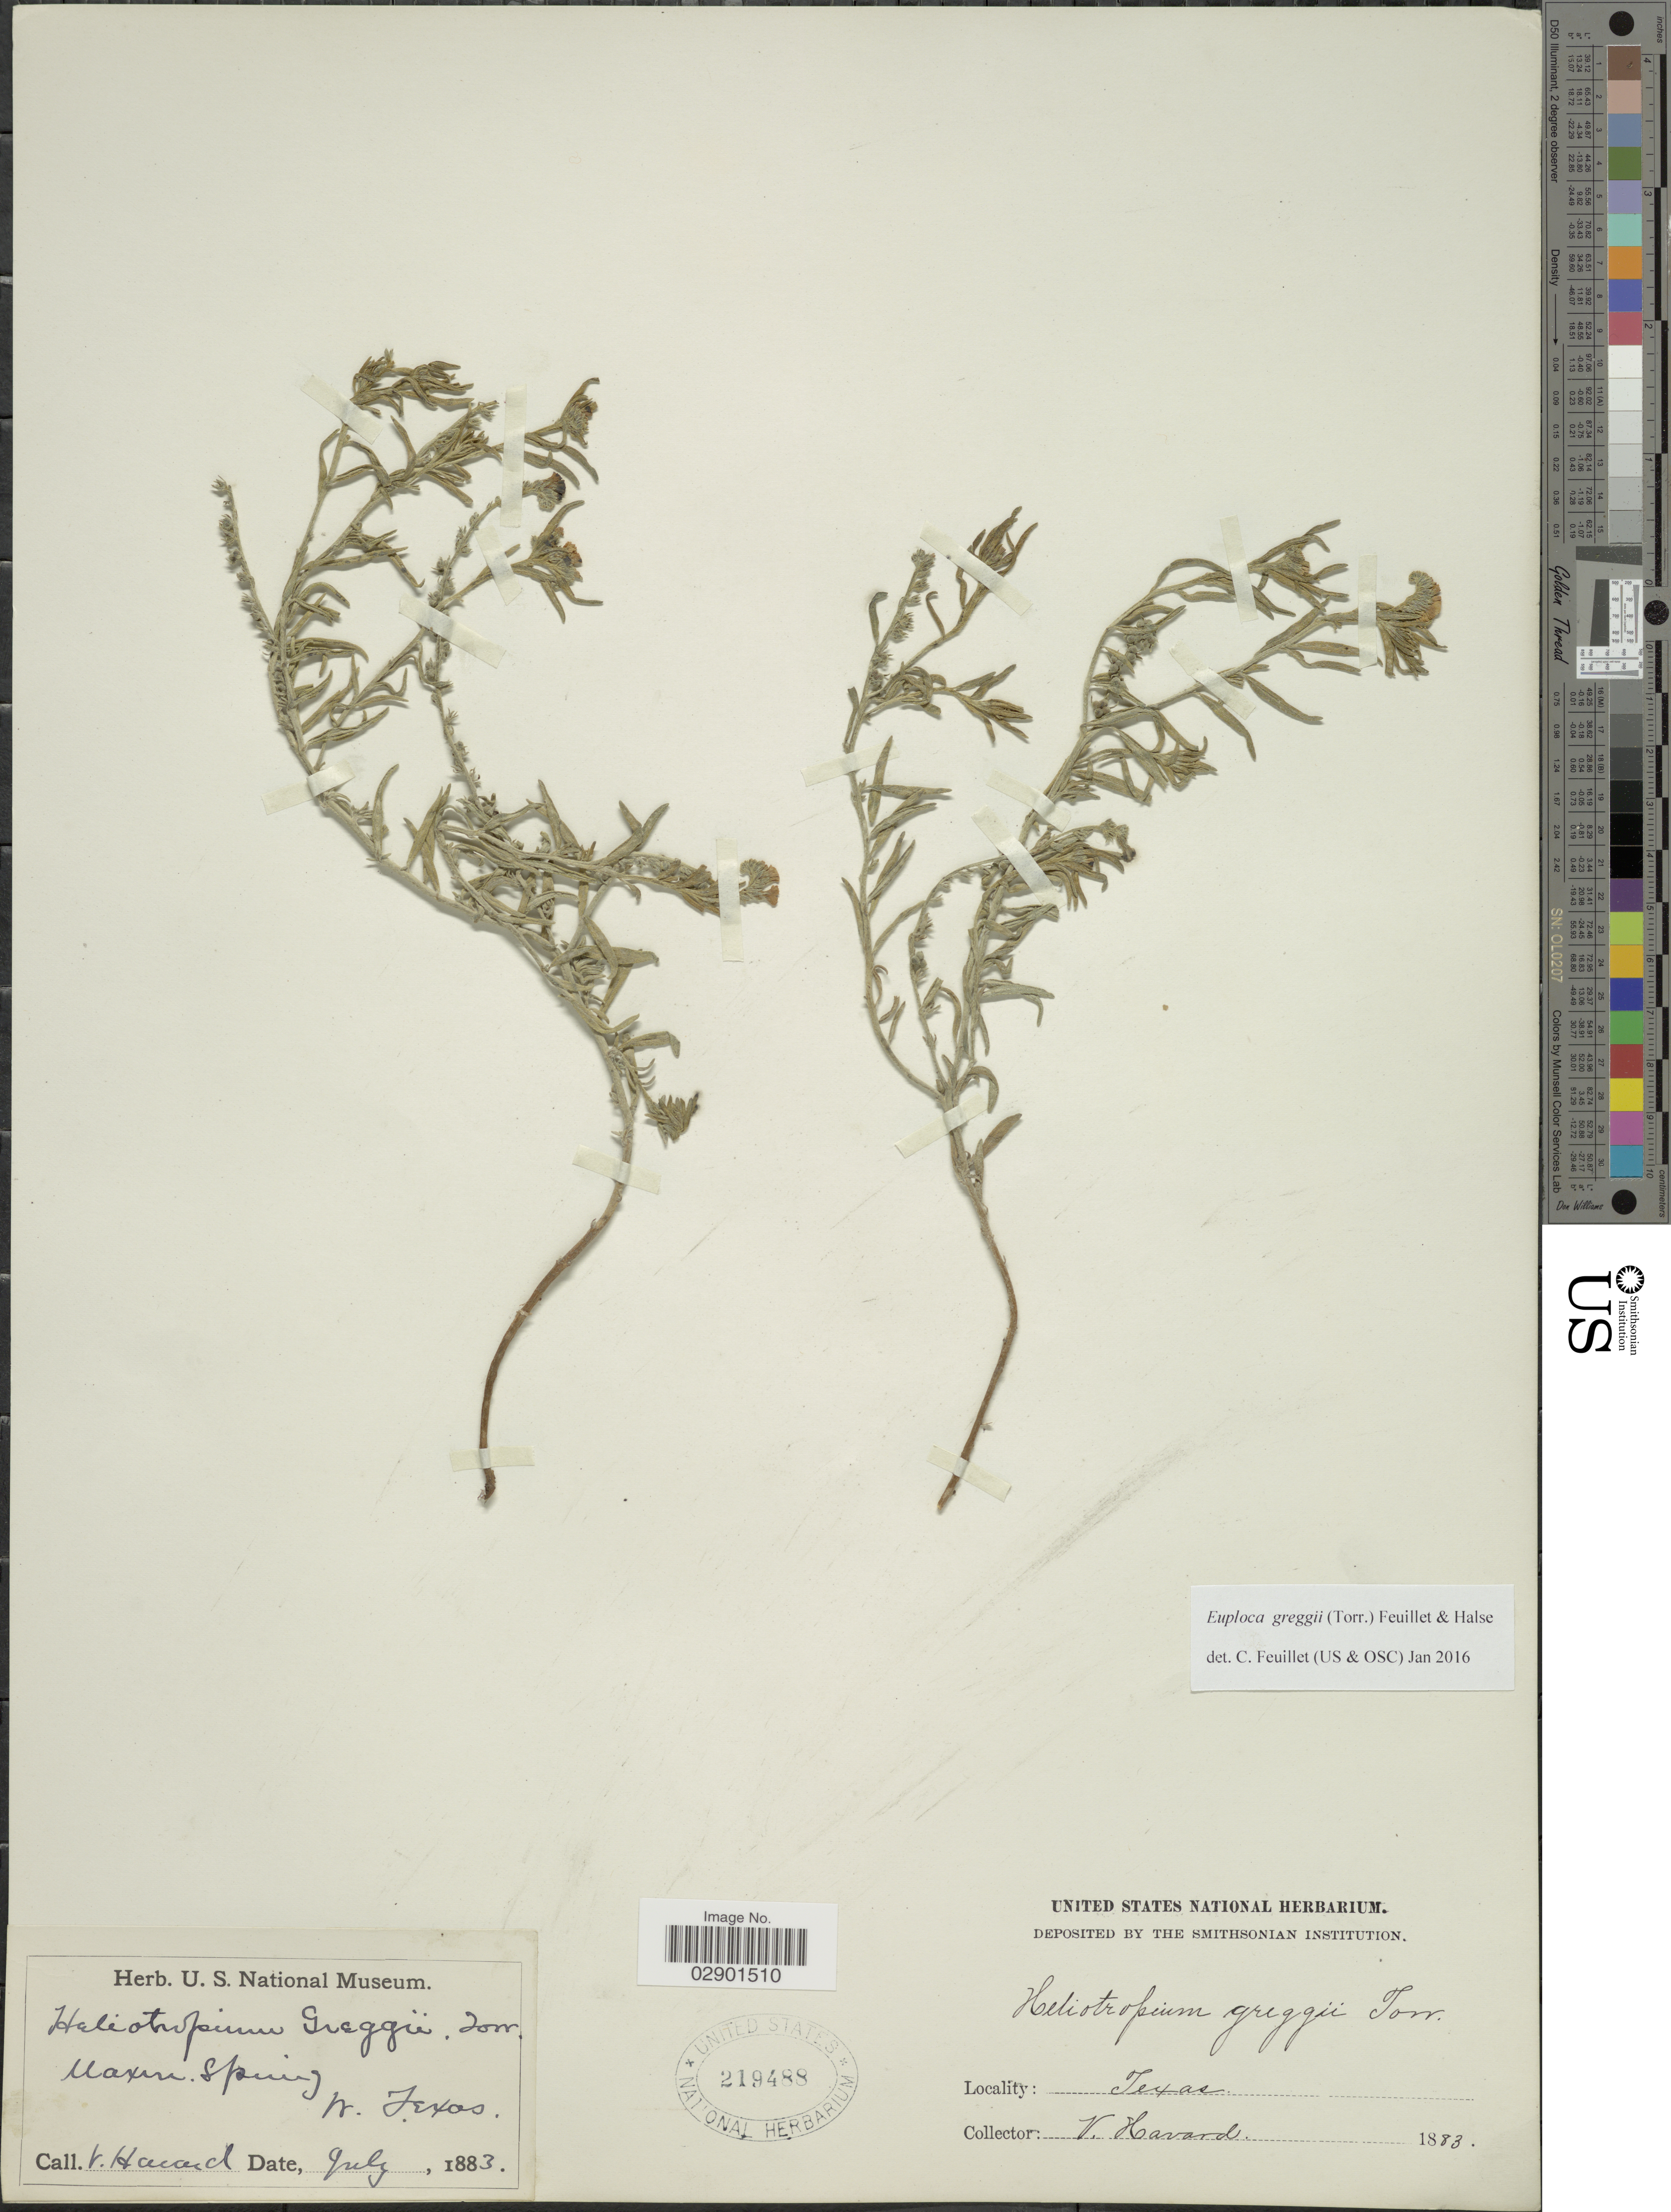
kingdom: Plantae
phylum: Tracheophyta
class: Magnoliopsida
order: Boraginales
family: Heliotropiaceae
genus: Euploca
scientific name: Euploca greggii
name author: (Torr.) Feuillet & Halse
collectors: V. Havard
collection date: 1883-07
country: United States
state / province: Texas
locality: Maxm [Maxim] Spring, W Texas.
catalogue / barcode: US 219488